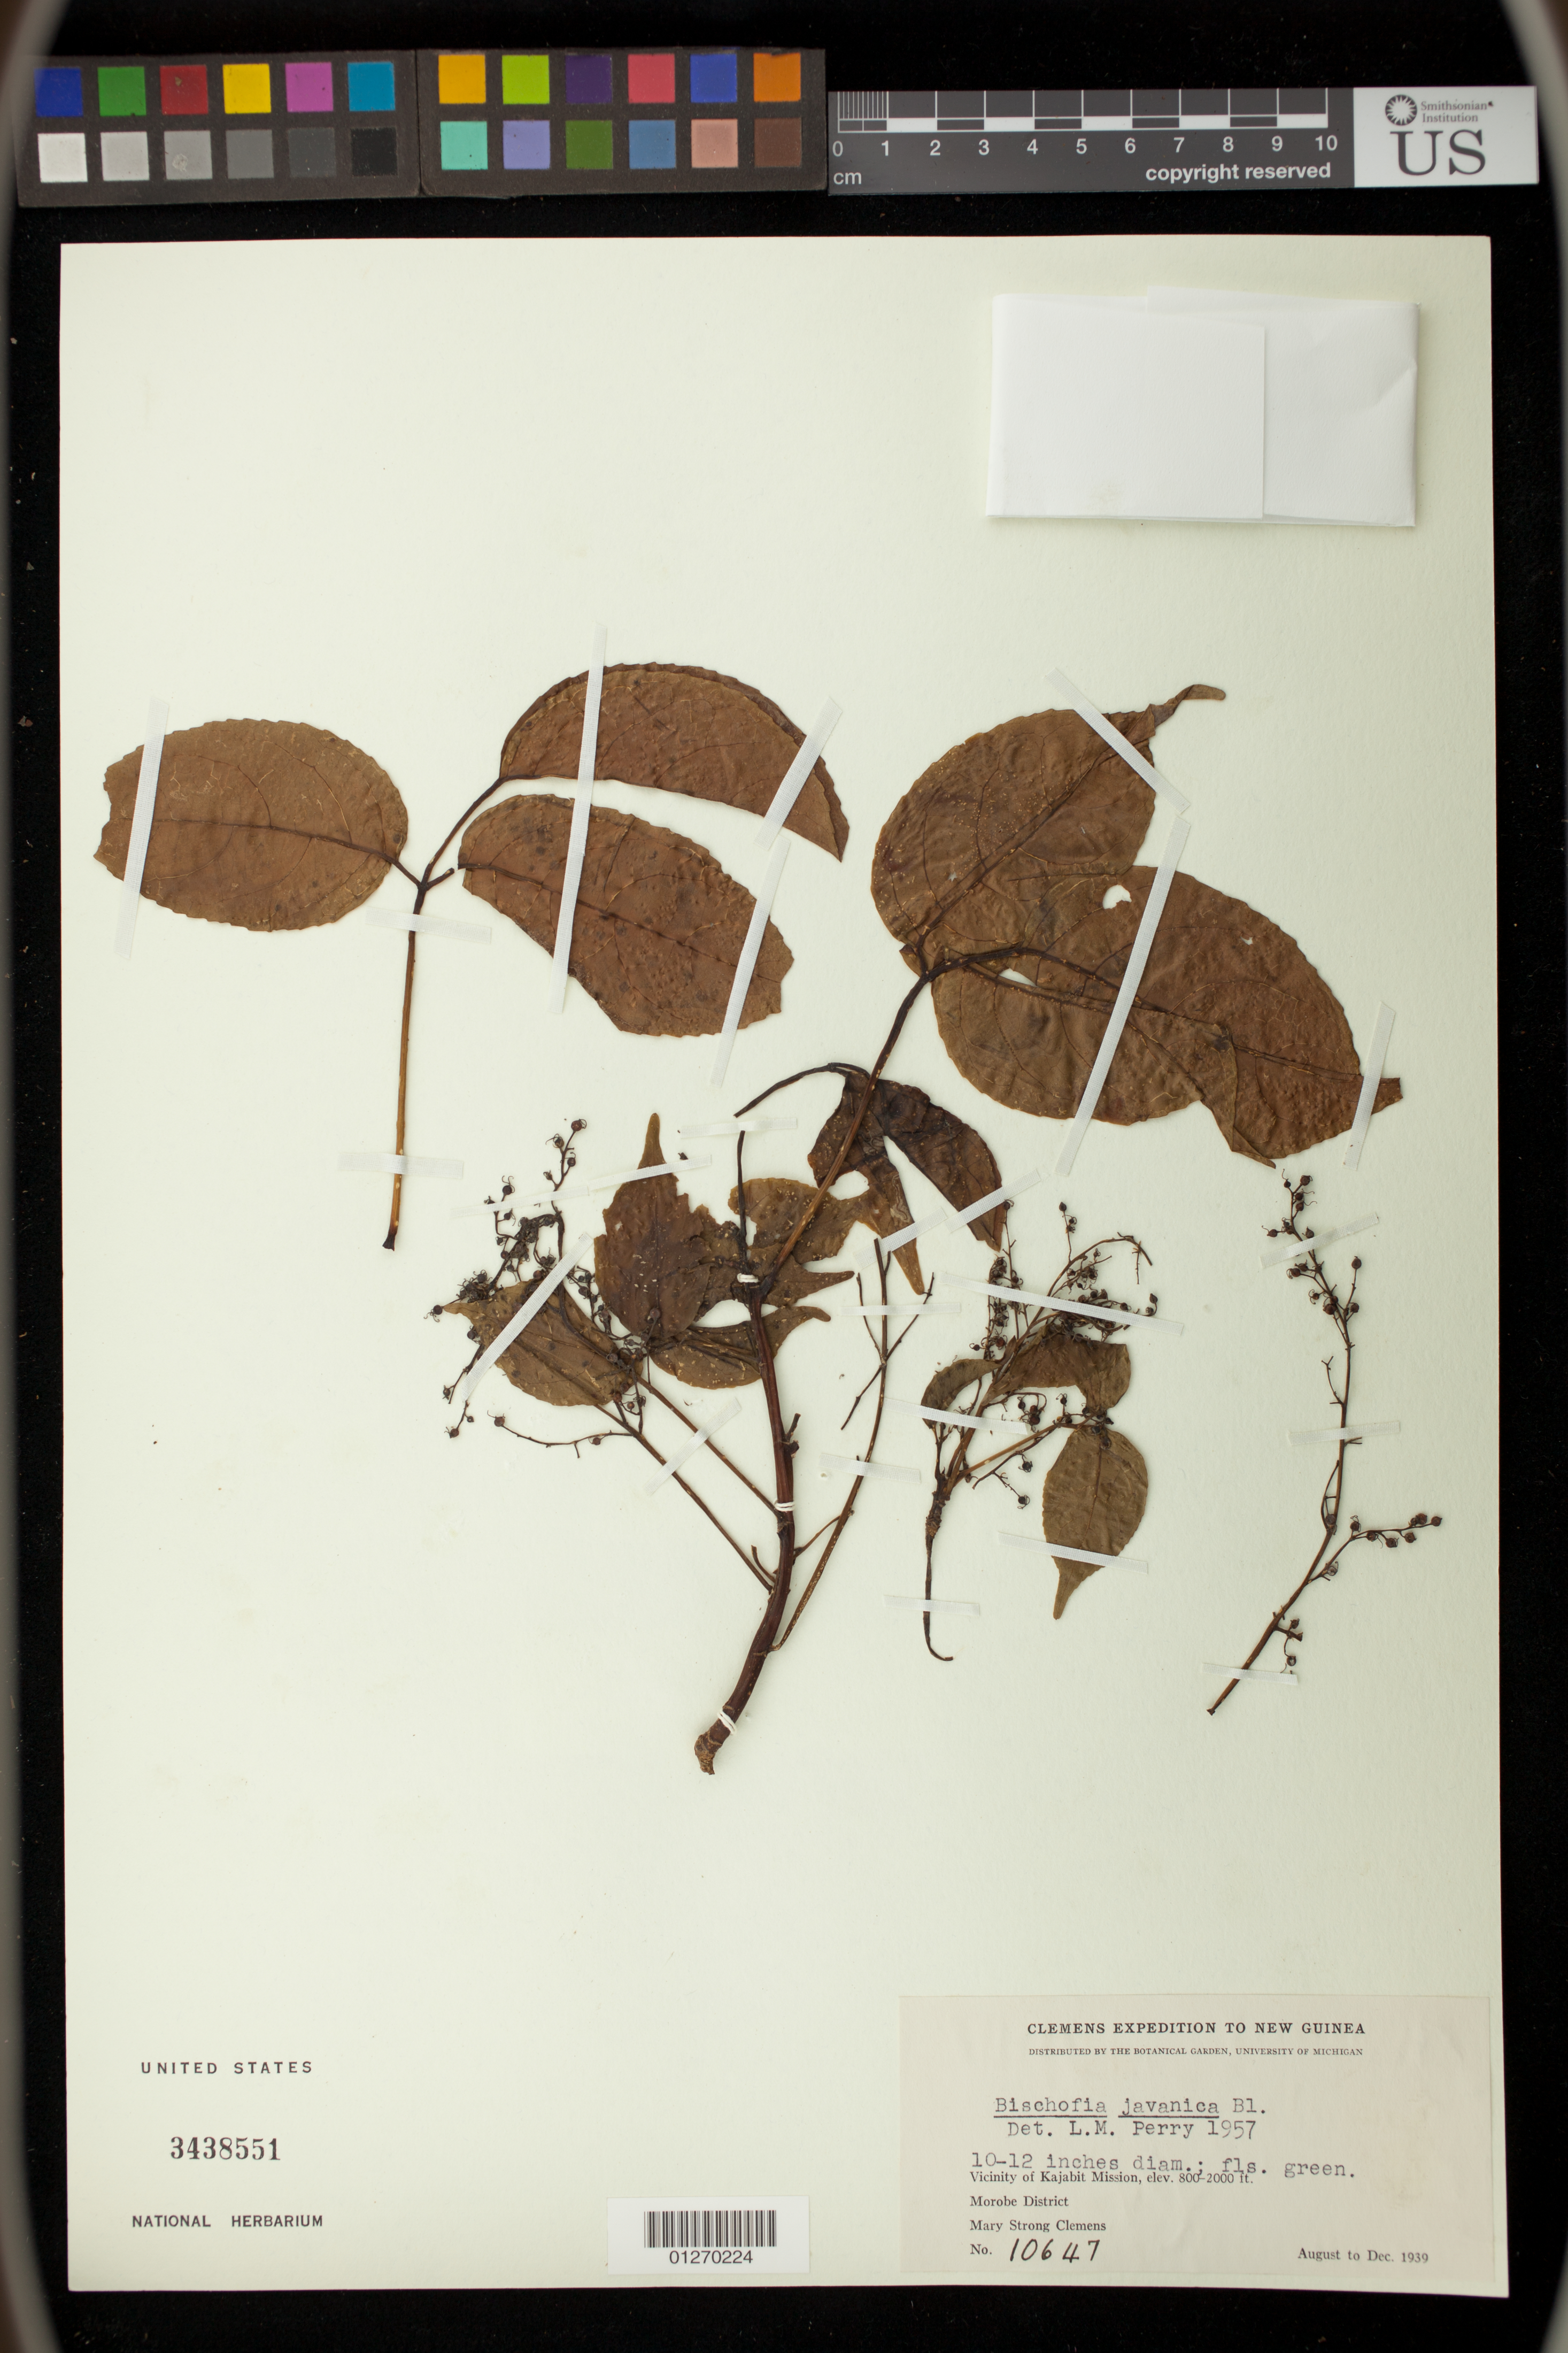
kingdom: Plantae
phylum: Tracheophyta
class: Magnoliopsida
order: Malpighiales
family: Phyllanthaceae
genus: Bischofia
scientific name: Bischofia javanica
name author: Blume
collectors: M. S. Clemens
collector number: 10647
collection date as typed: Aug 1939 to -- Dec 1939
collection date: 1939-08/1939-12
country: Papua New Guinea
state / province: Morobe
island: New Guinea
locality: Vicinity of Kajabit Mission.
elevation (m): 244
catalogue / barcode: US 3438551